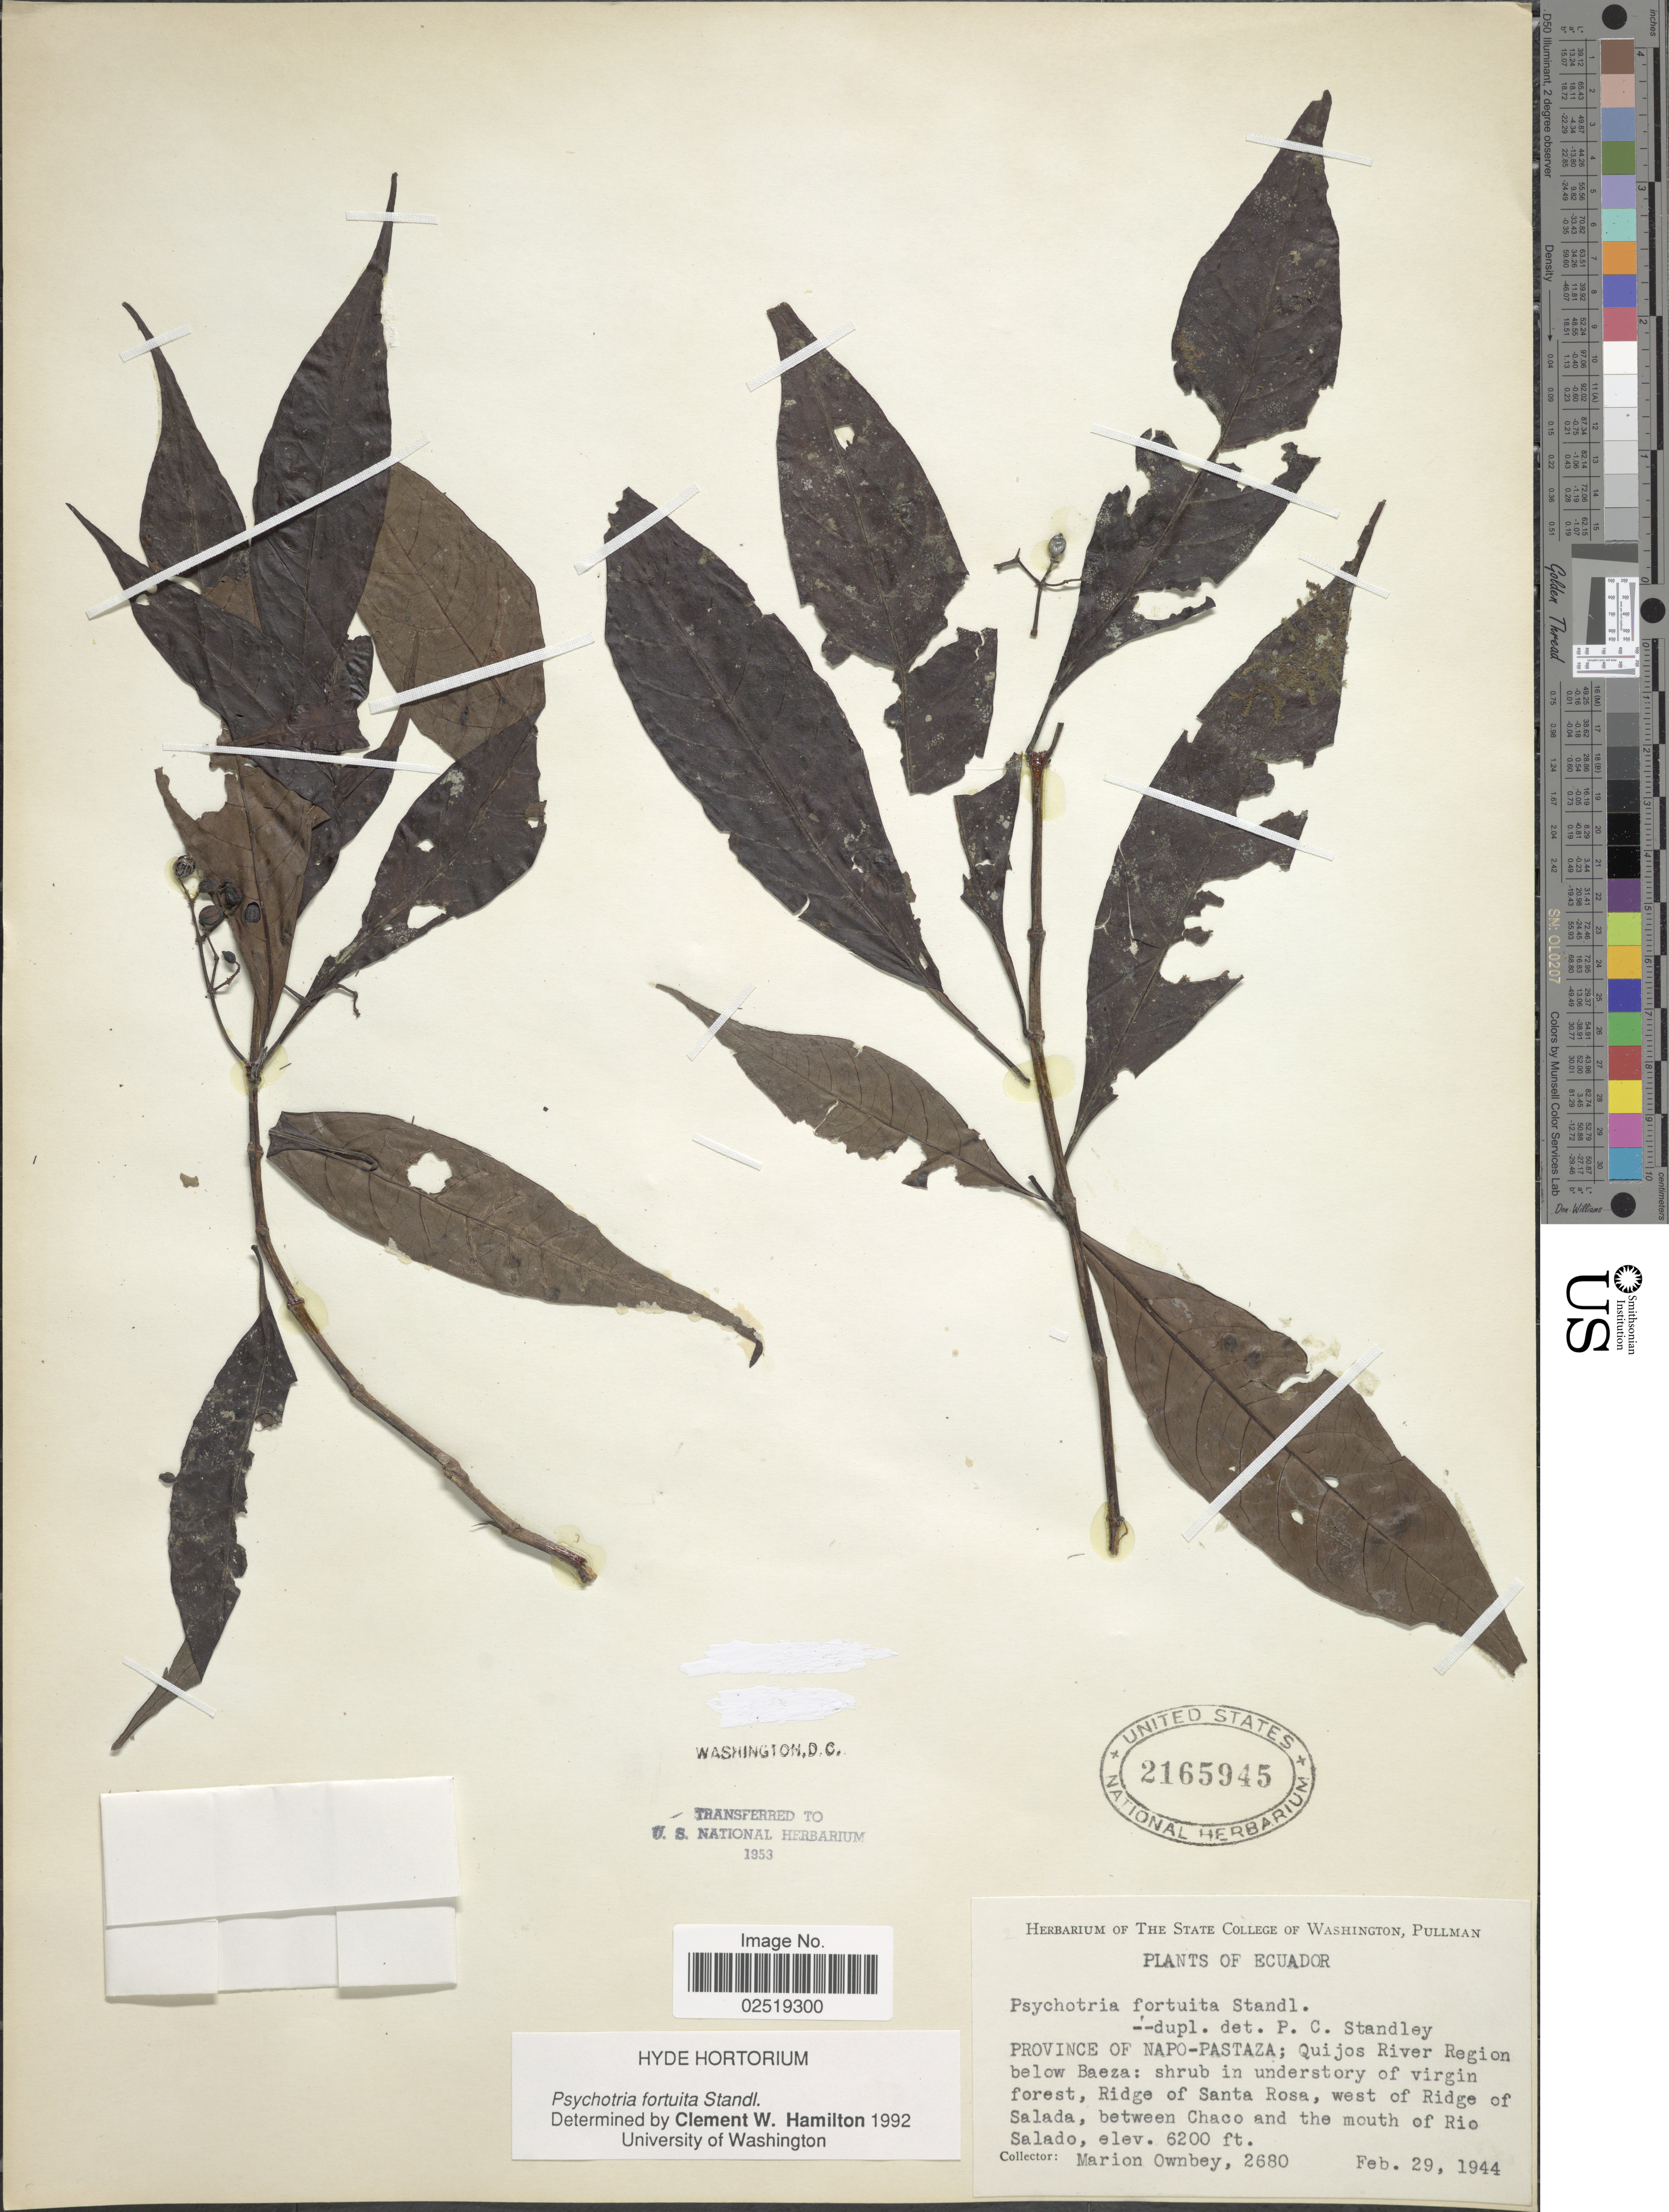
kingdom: Plantae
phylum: Tracheophyta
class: Magnoliopsida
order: Gentianales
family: Rubiaceae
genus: Psychotria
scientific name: Psychotria fortuita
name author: Standl.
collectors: F. M. Ownbey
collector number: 2680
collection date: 1944-02-29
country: Ecuador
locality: Province of Napo-Pastaza; Quijos River Region below Baeza. Ridge of Santa Rosa, west of Ridge of Salada, between Chaco and the mouth of Rio Salado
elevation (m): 1890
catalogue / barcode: US 2165945